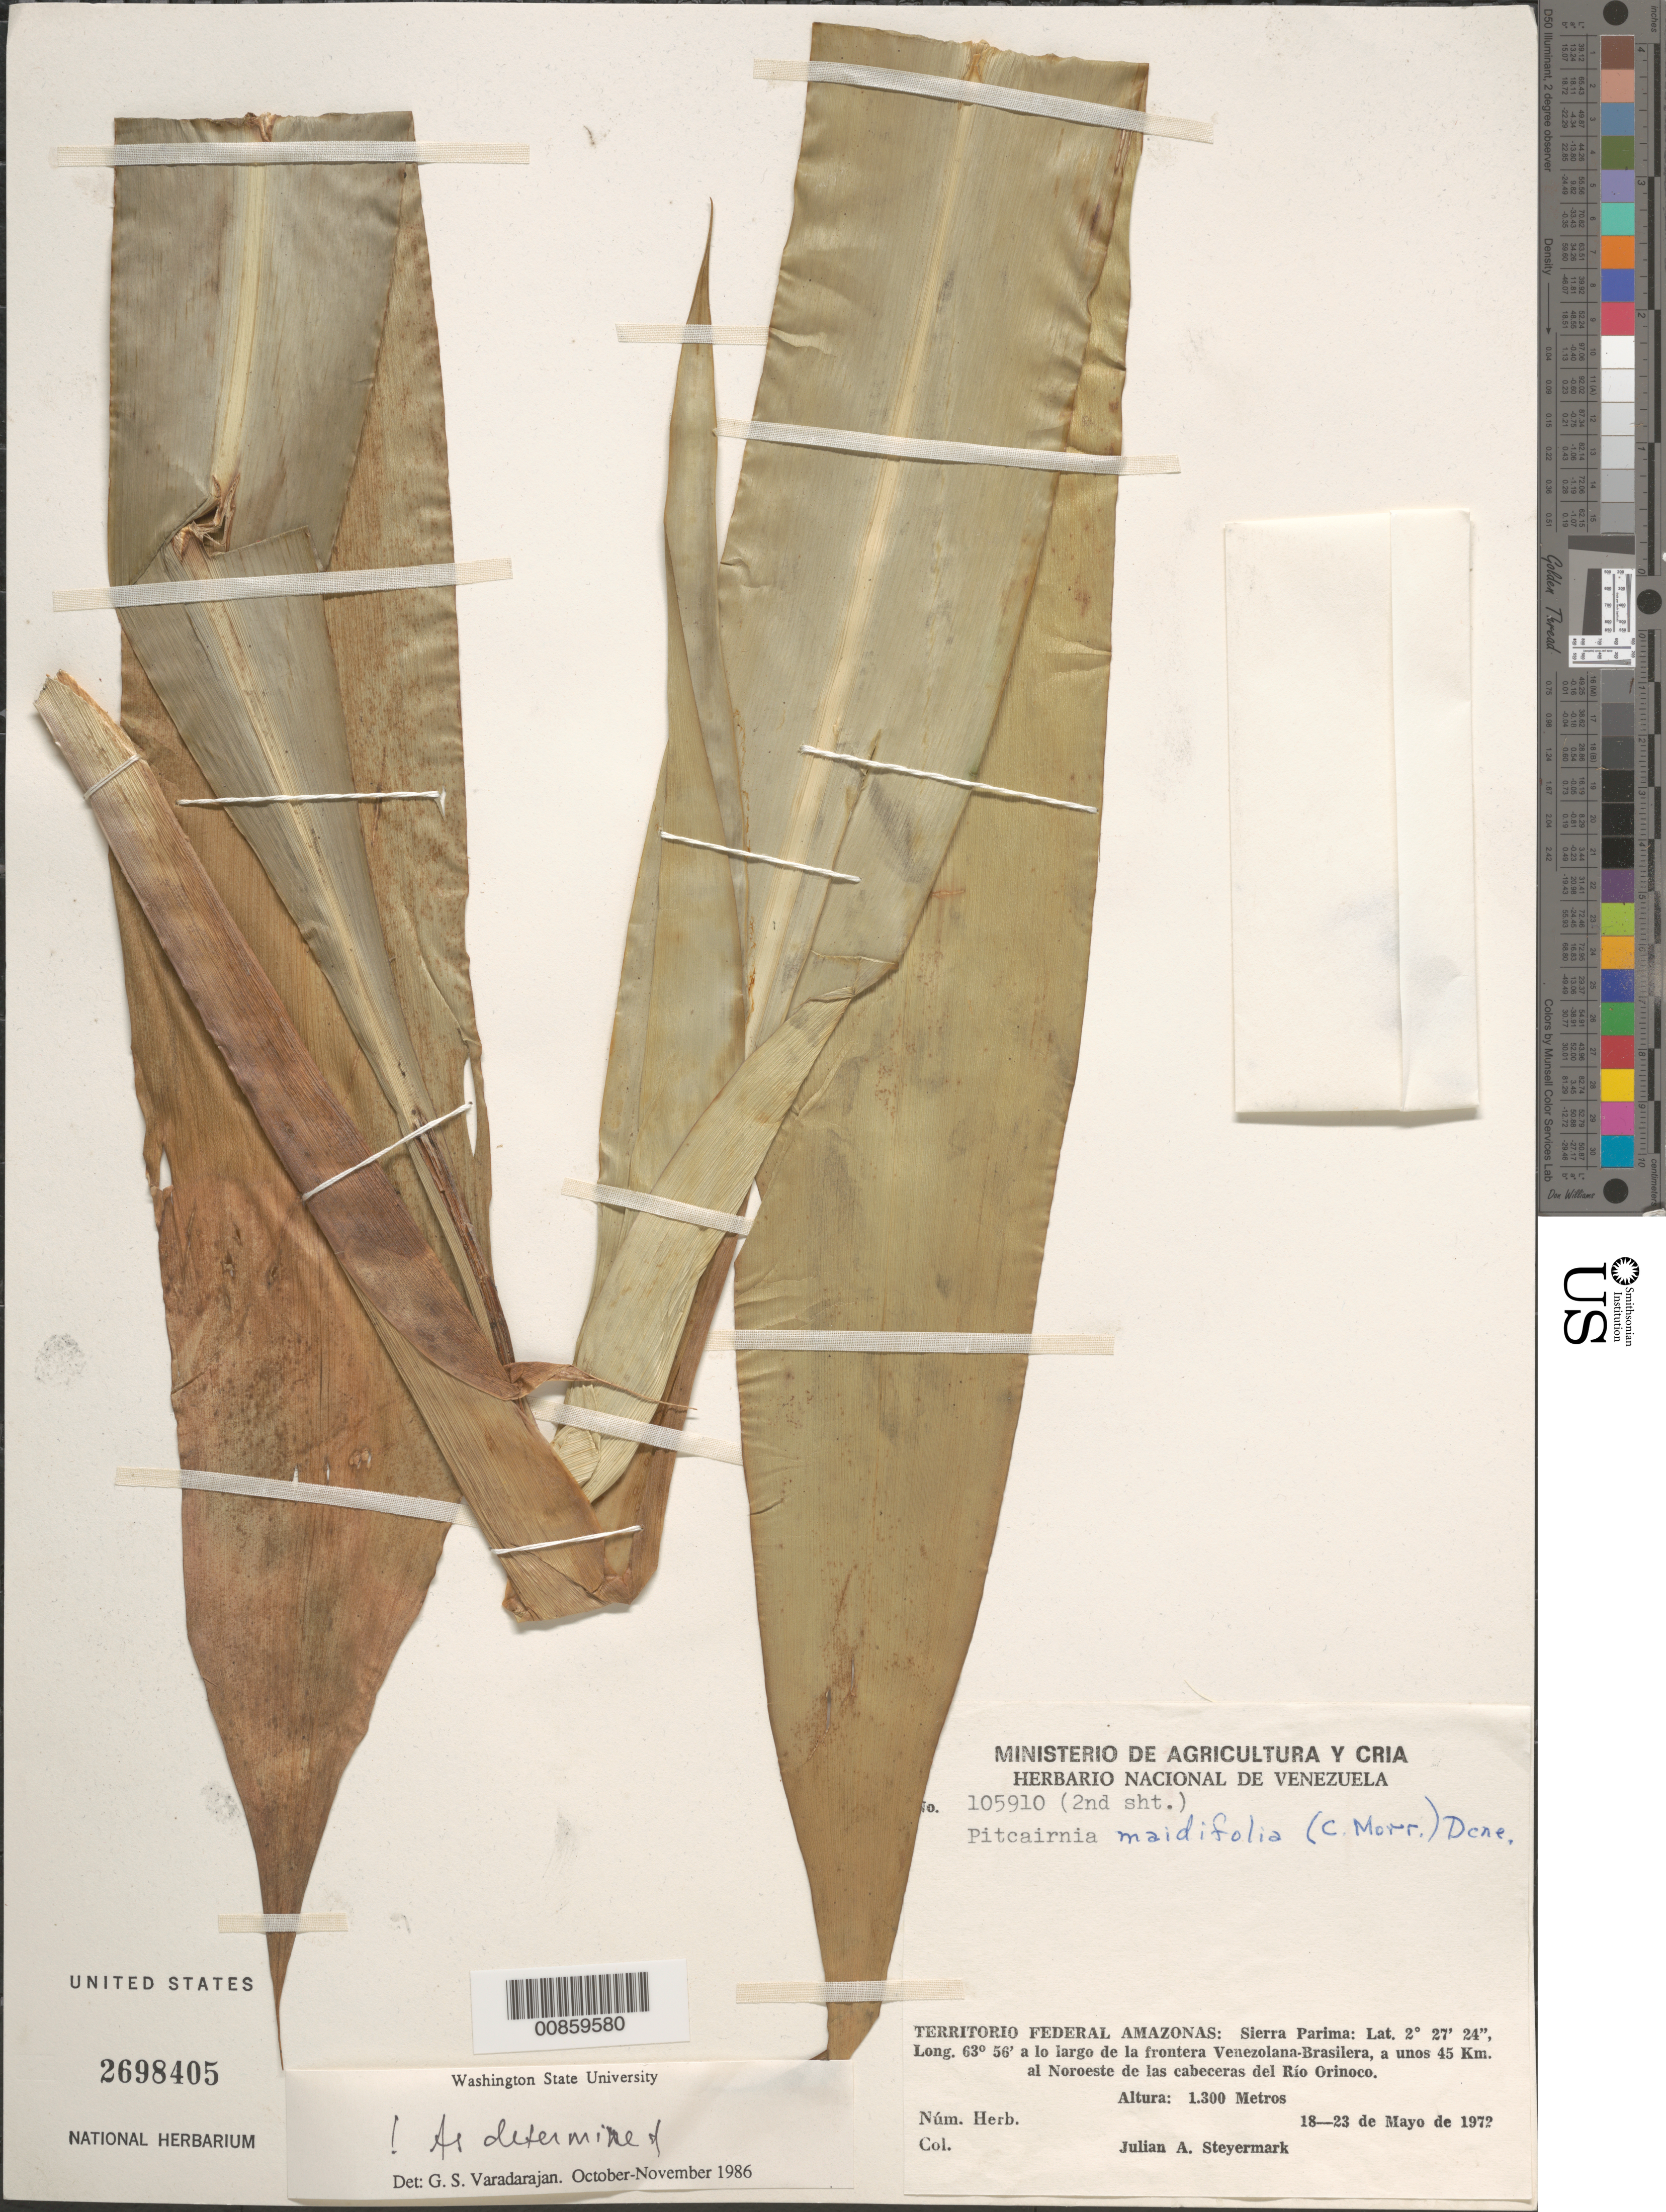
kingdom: Plantae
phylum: Tracheophyta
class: Liliopsida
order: Poales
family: Bromeliaceae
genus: Pitcairnia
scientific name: Pitcairnia maidifolia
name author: (C. Morren) Decne. ex Planch.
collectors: J. Steyermark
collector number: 105910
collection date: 1972-05-18/1972-05-23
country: Venezuela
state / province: Amazonas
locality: Territorio Federal Amazonas: Sierra Parima: a lo largo de la frontera Venezolana-Brasilera, a unos 45 Km. al Noroeste de las cabeceras del Río Orinoco.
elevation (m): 1300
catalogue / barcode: US 2698405